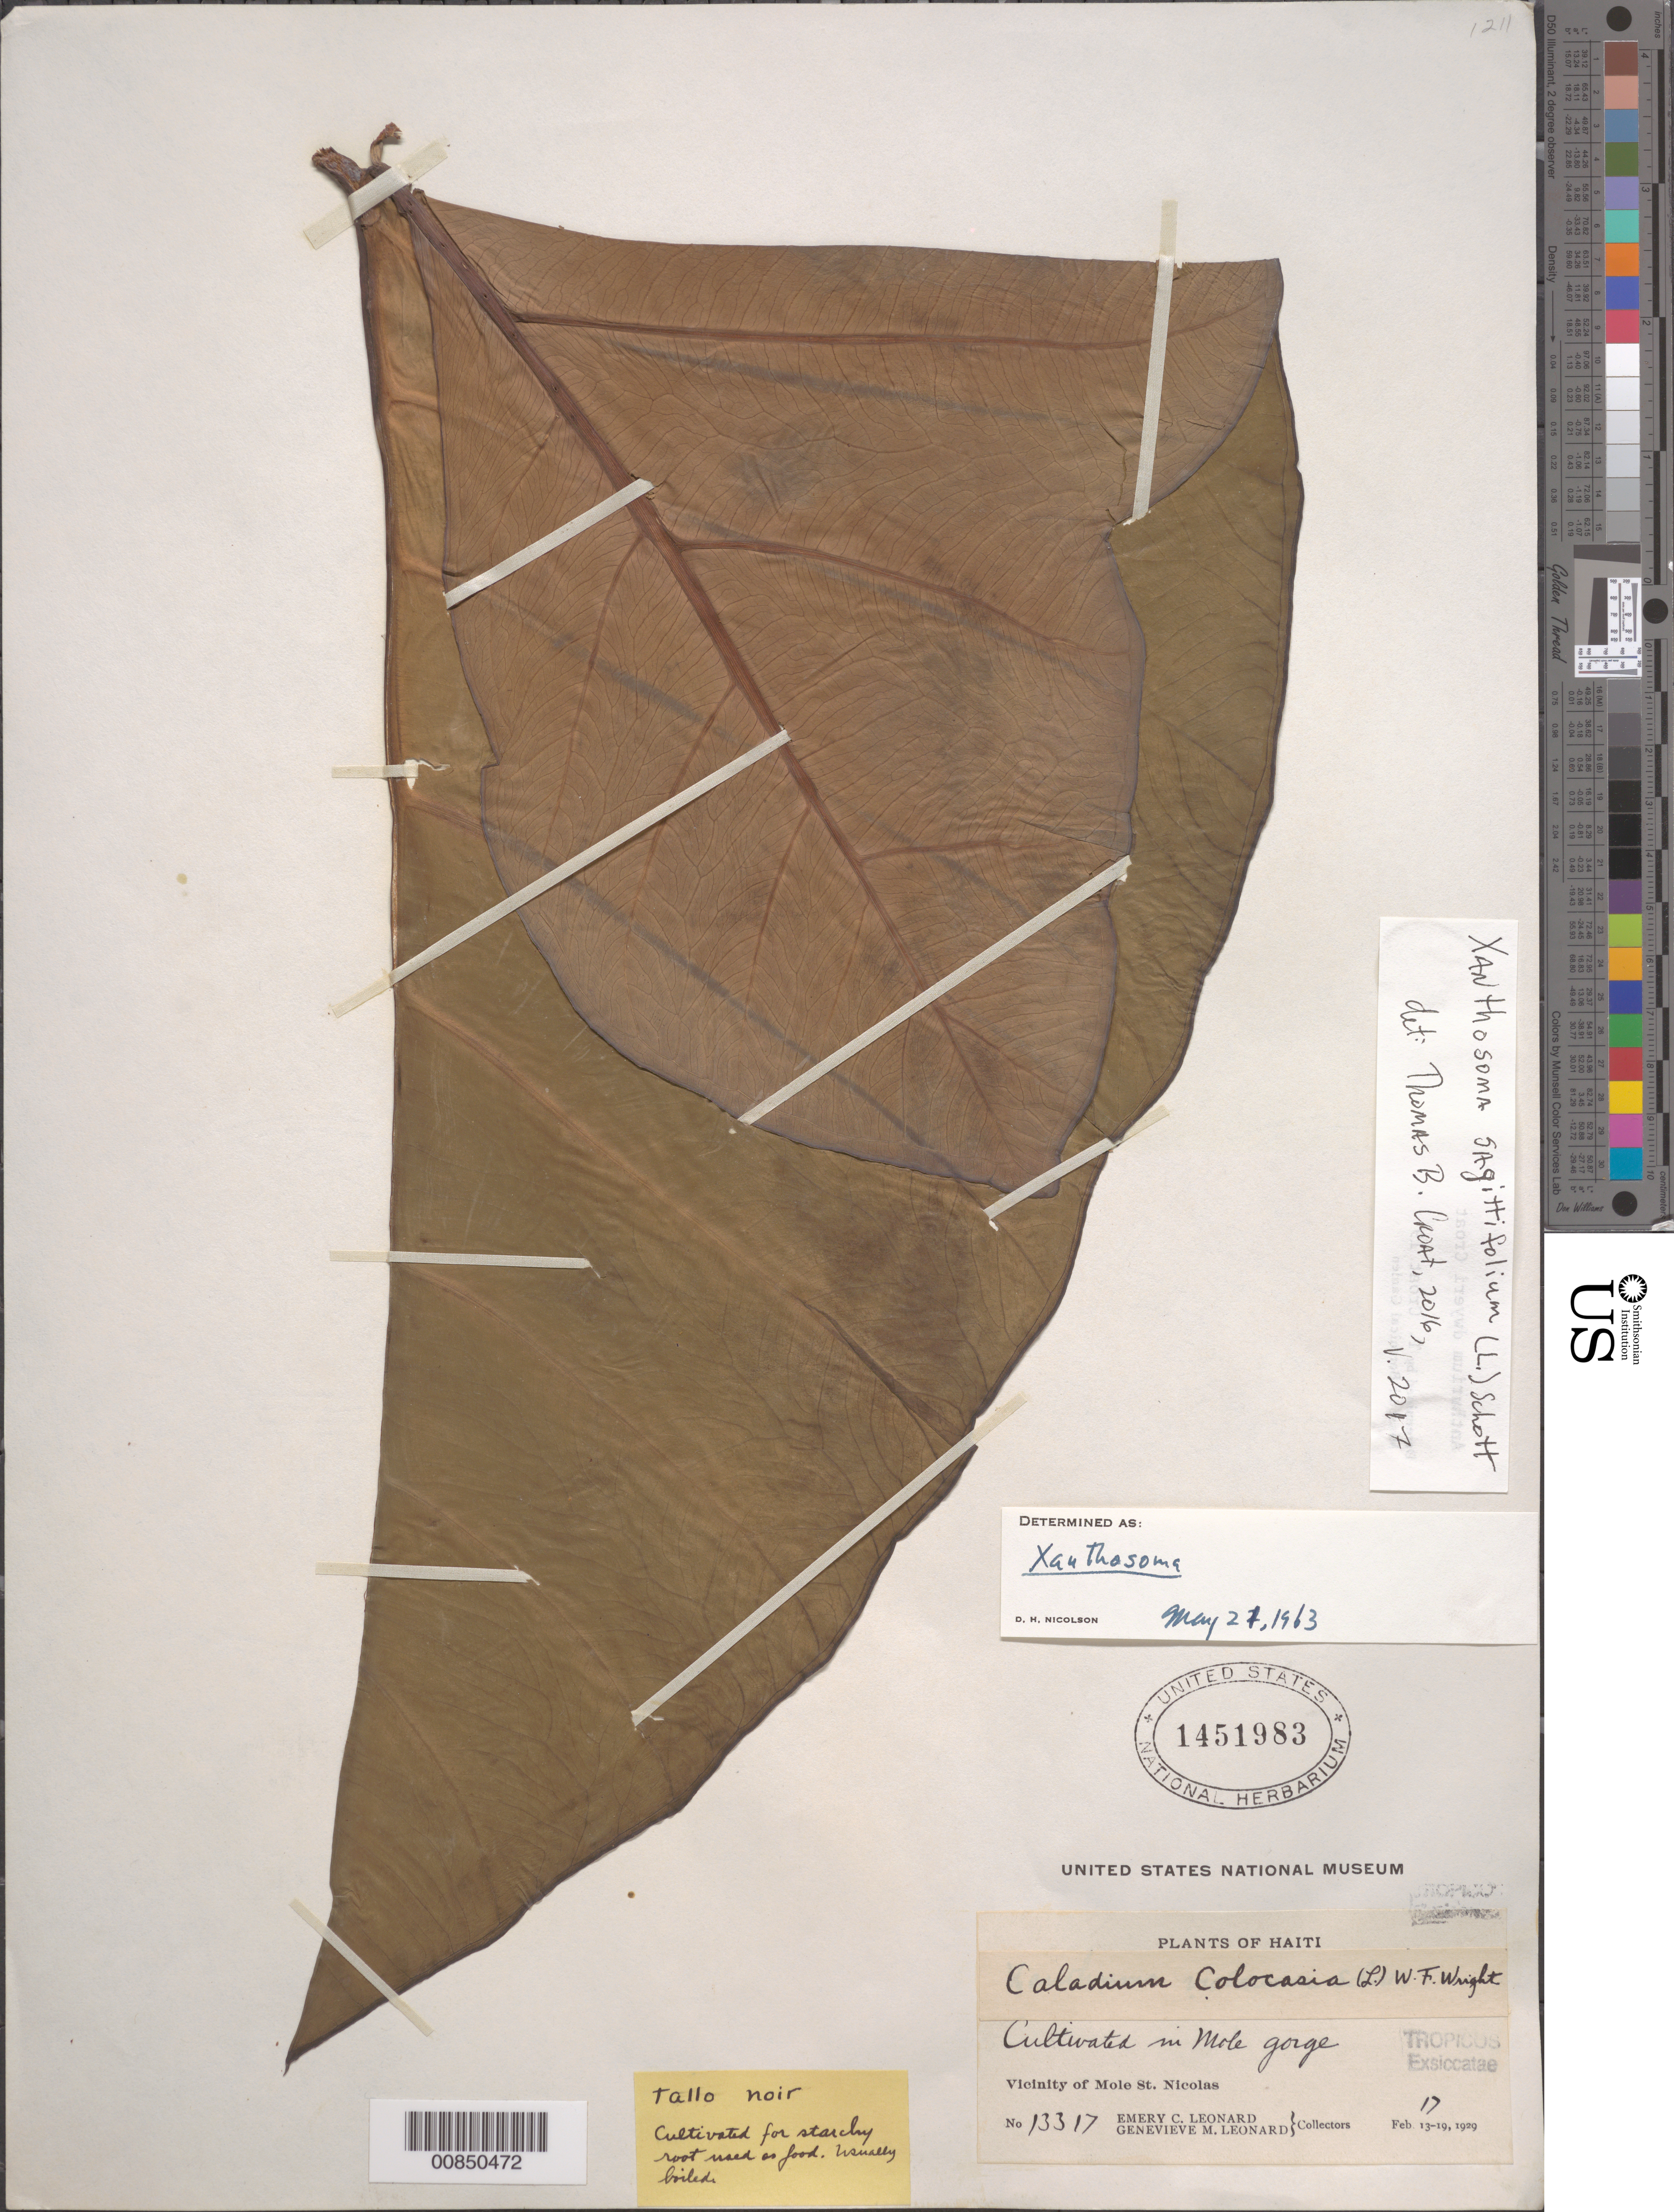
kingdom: Plantae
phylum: Tracheophyta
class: Liliopsida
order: Alismatales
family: Araceae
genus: Xanthosoma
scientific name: Xanthosoma sagittifolium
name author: (L.) Schott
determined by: Croat, Thomas B., Missouri Botanical Garden (MO)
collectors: E. C. Leonard & G. M. Leonard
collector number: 13317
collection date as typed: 17 Feb 1929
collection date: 1929-02-17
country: Haiti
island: Hispaniola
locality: Vicinity of Mole St. Nicolas, Mole Gorge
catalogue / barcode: US 1451983